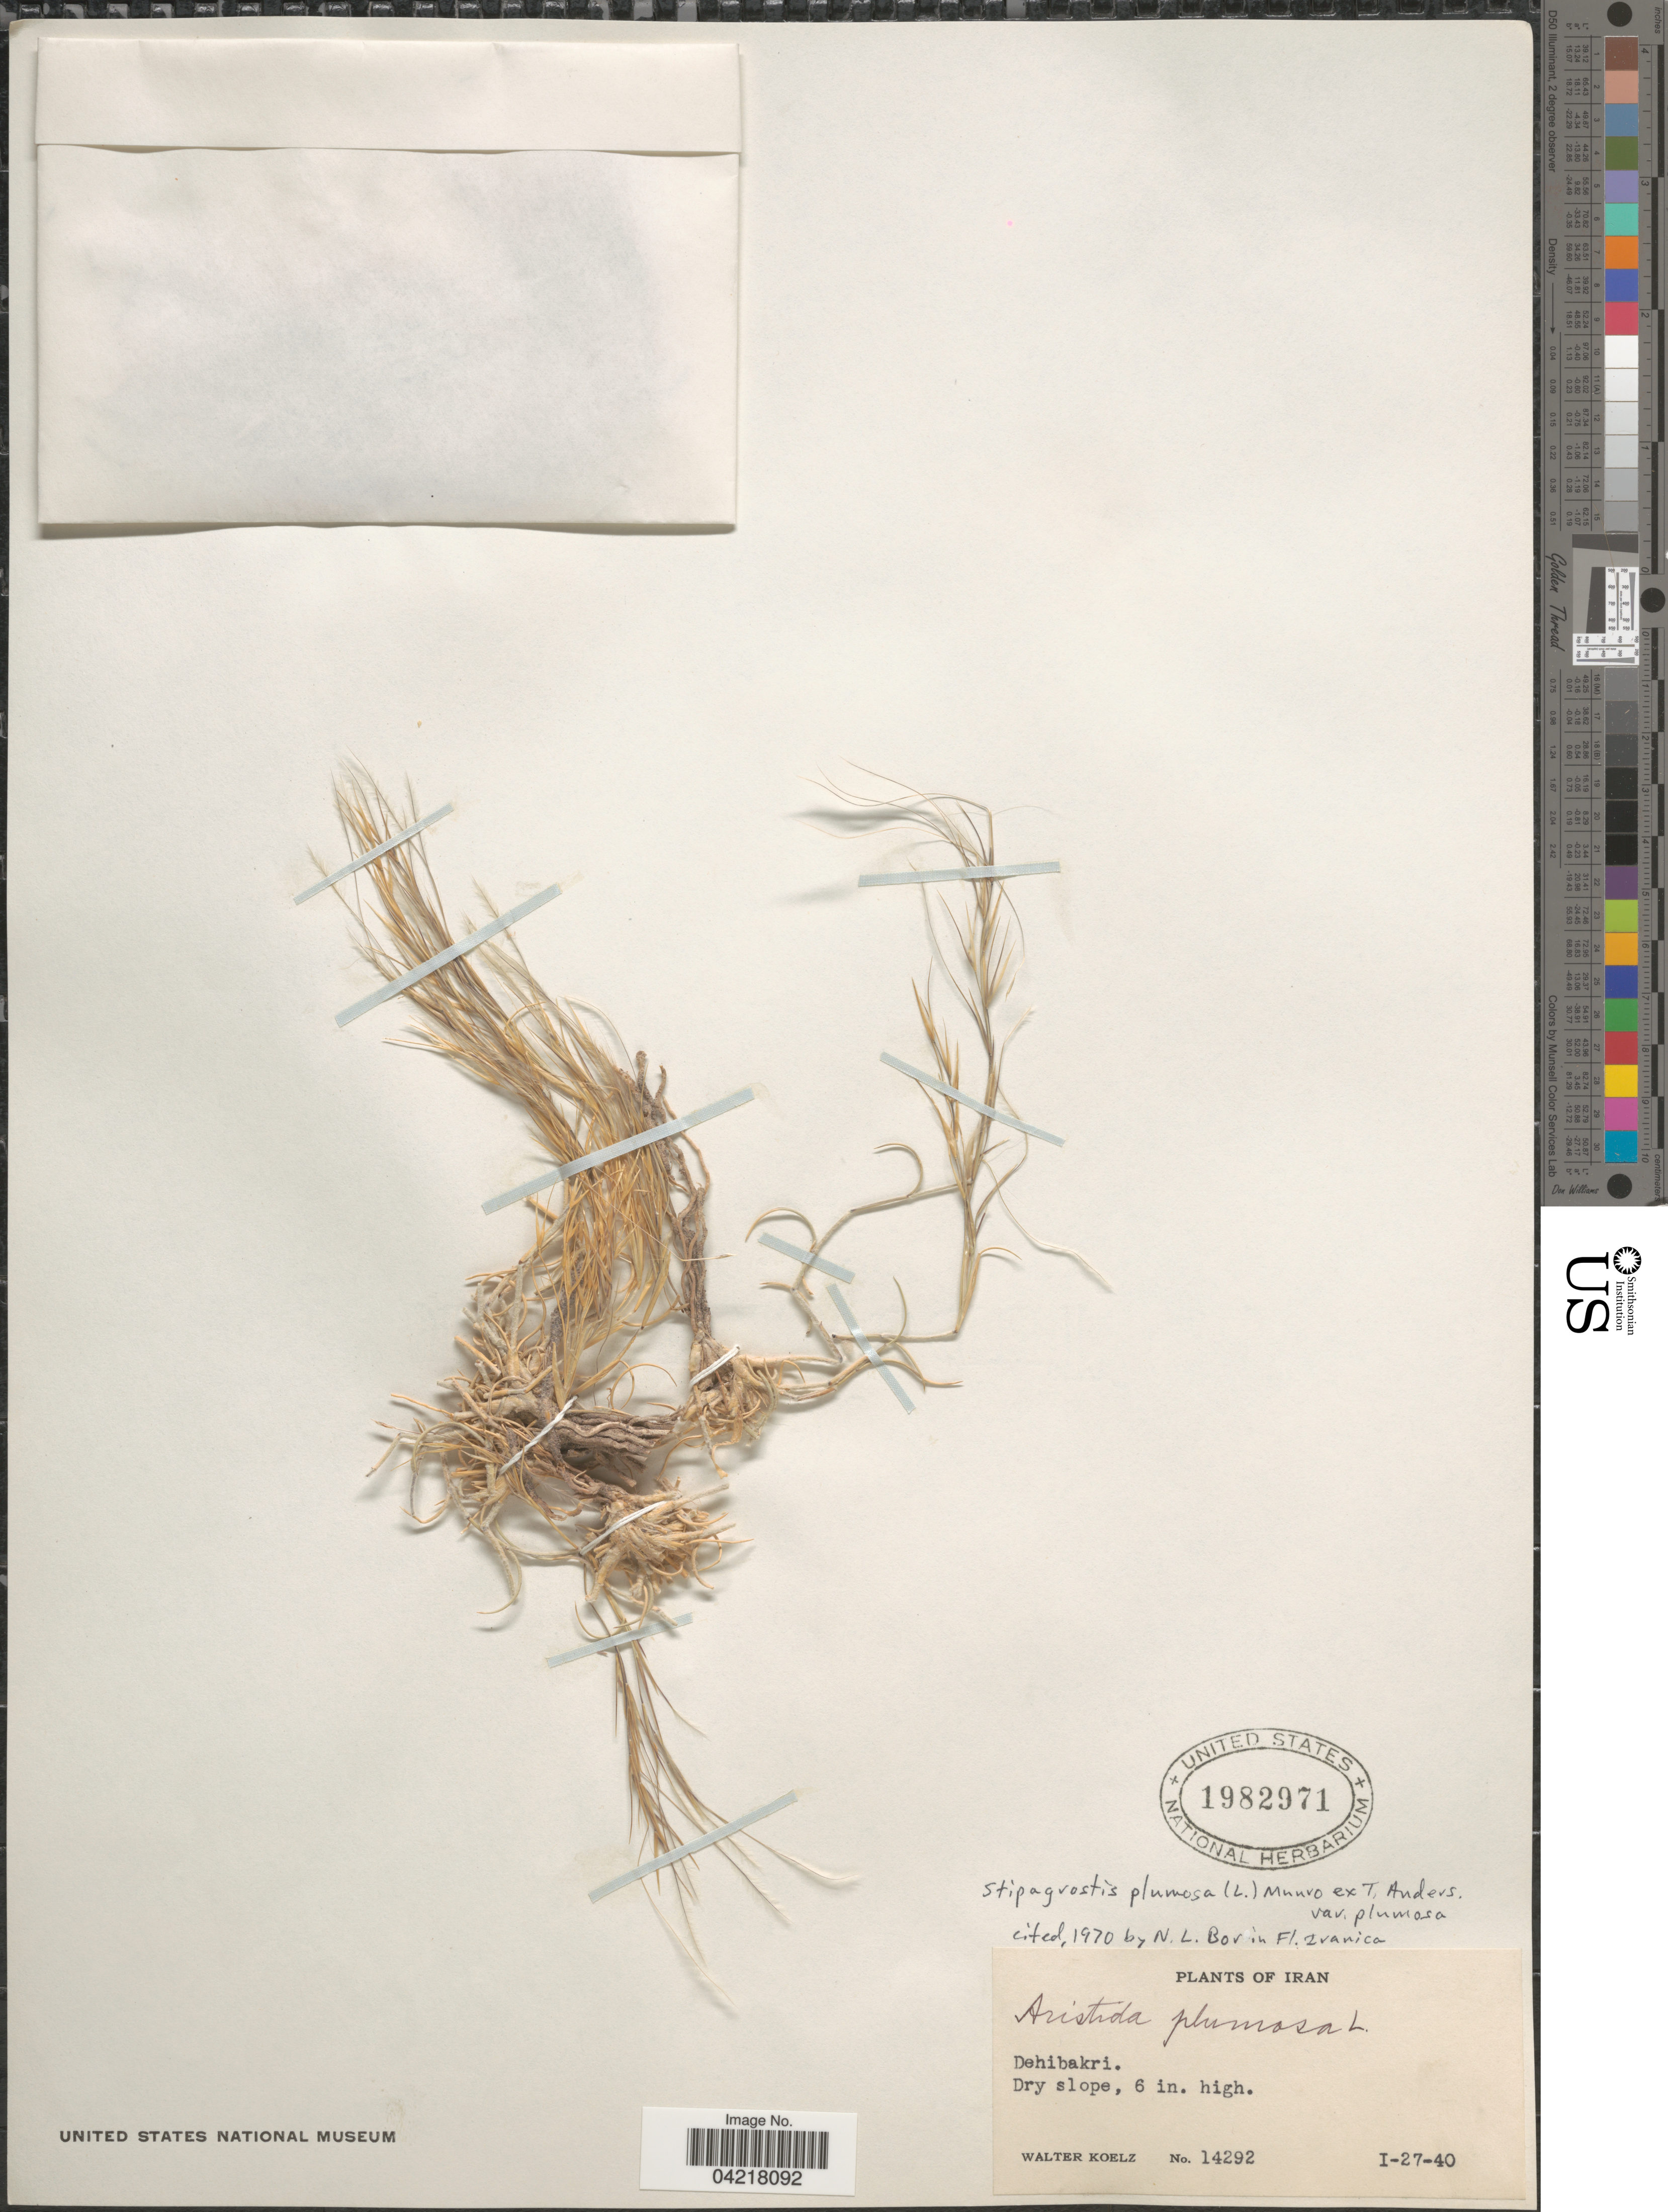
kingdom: Plantae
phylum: Tracheophyta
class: Liliopsida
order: Poales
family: Poaceae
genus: Stipagrostis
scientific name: Stipagrostis plumosa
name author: (L.) Munro ex T. Anderson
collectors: W. N. Koelz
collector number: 14292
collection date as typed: Transcribed d/m/y: 27/1/40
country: Iran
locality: Dehibakri. Dry slope.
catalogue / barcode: US 1982971